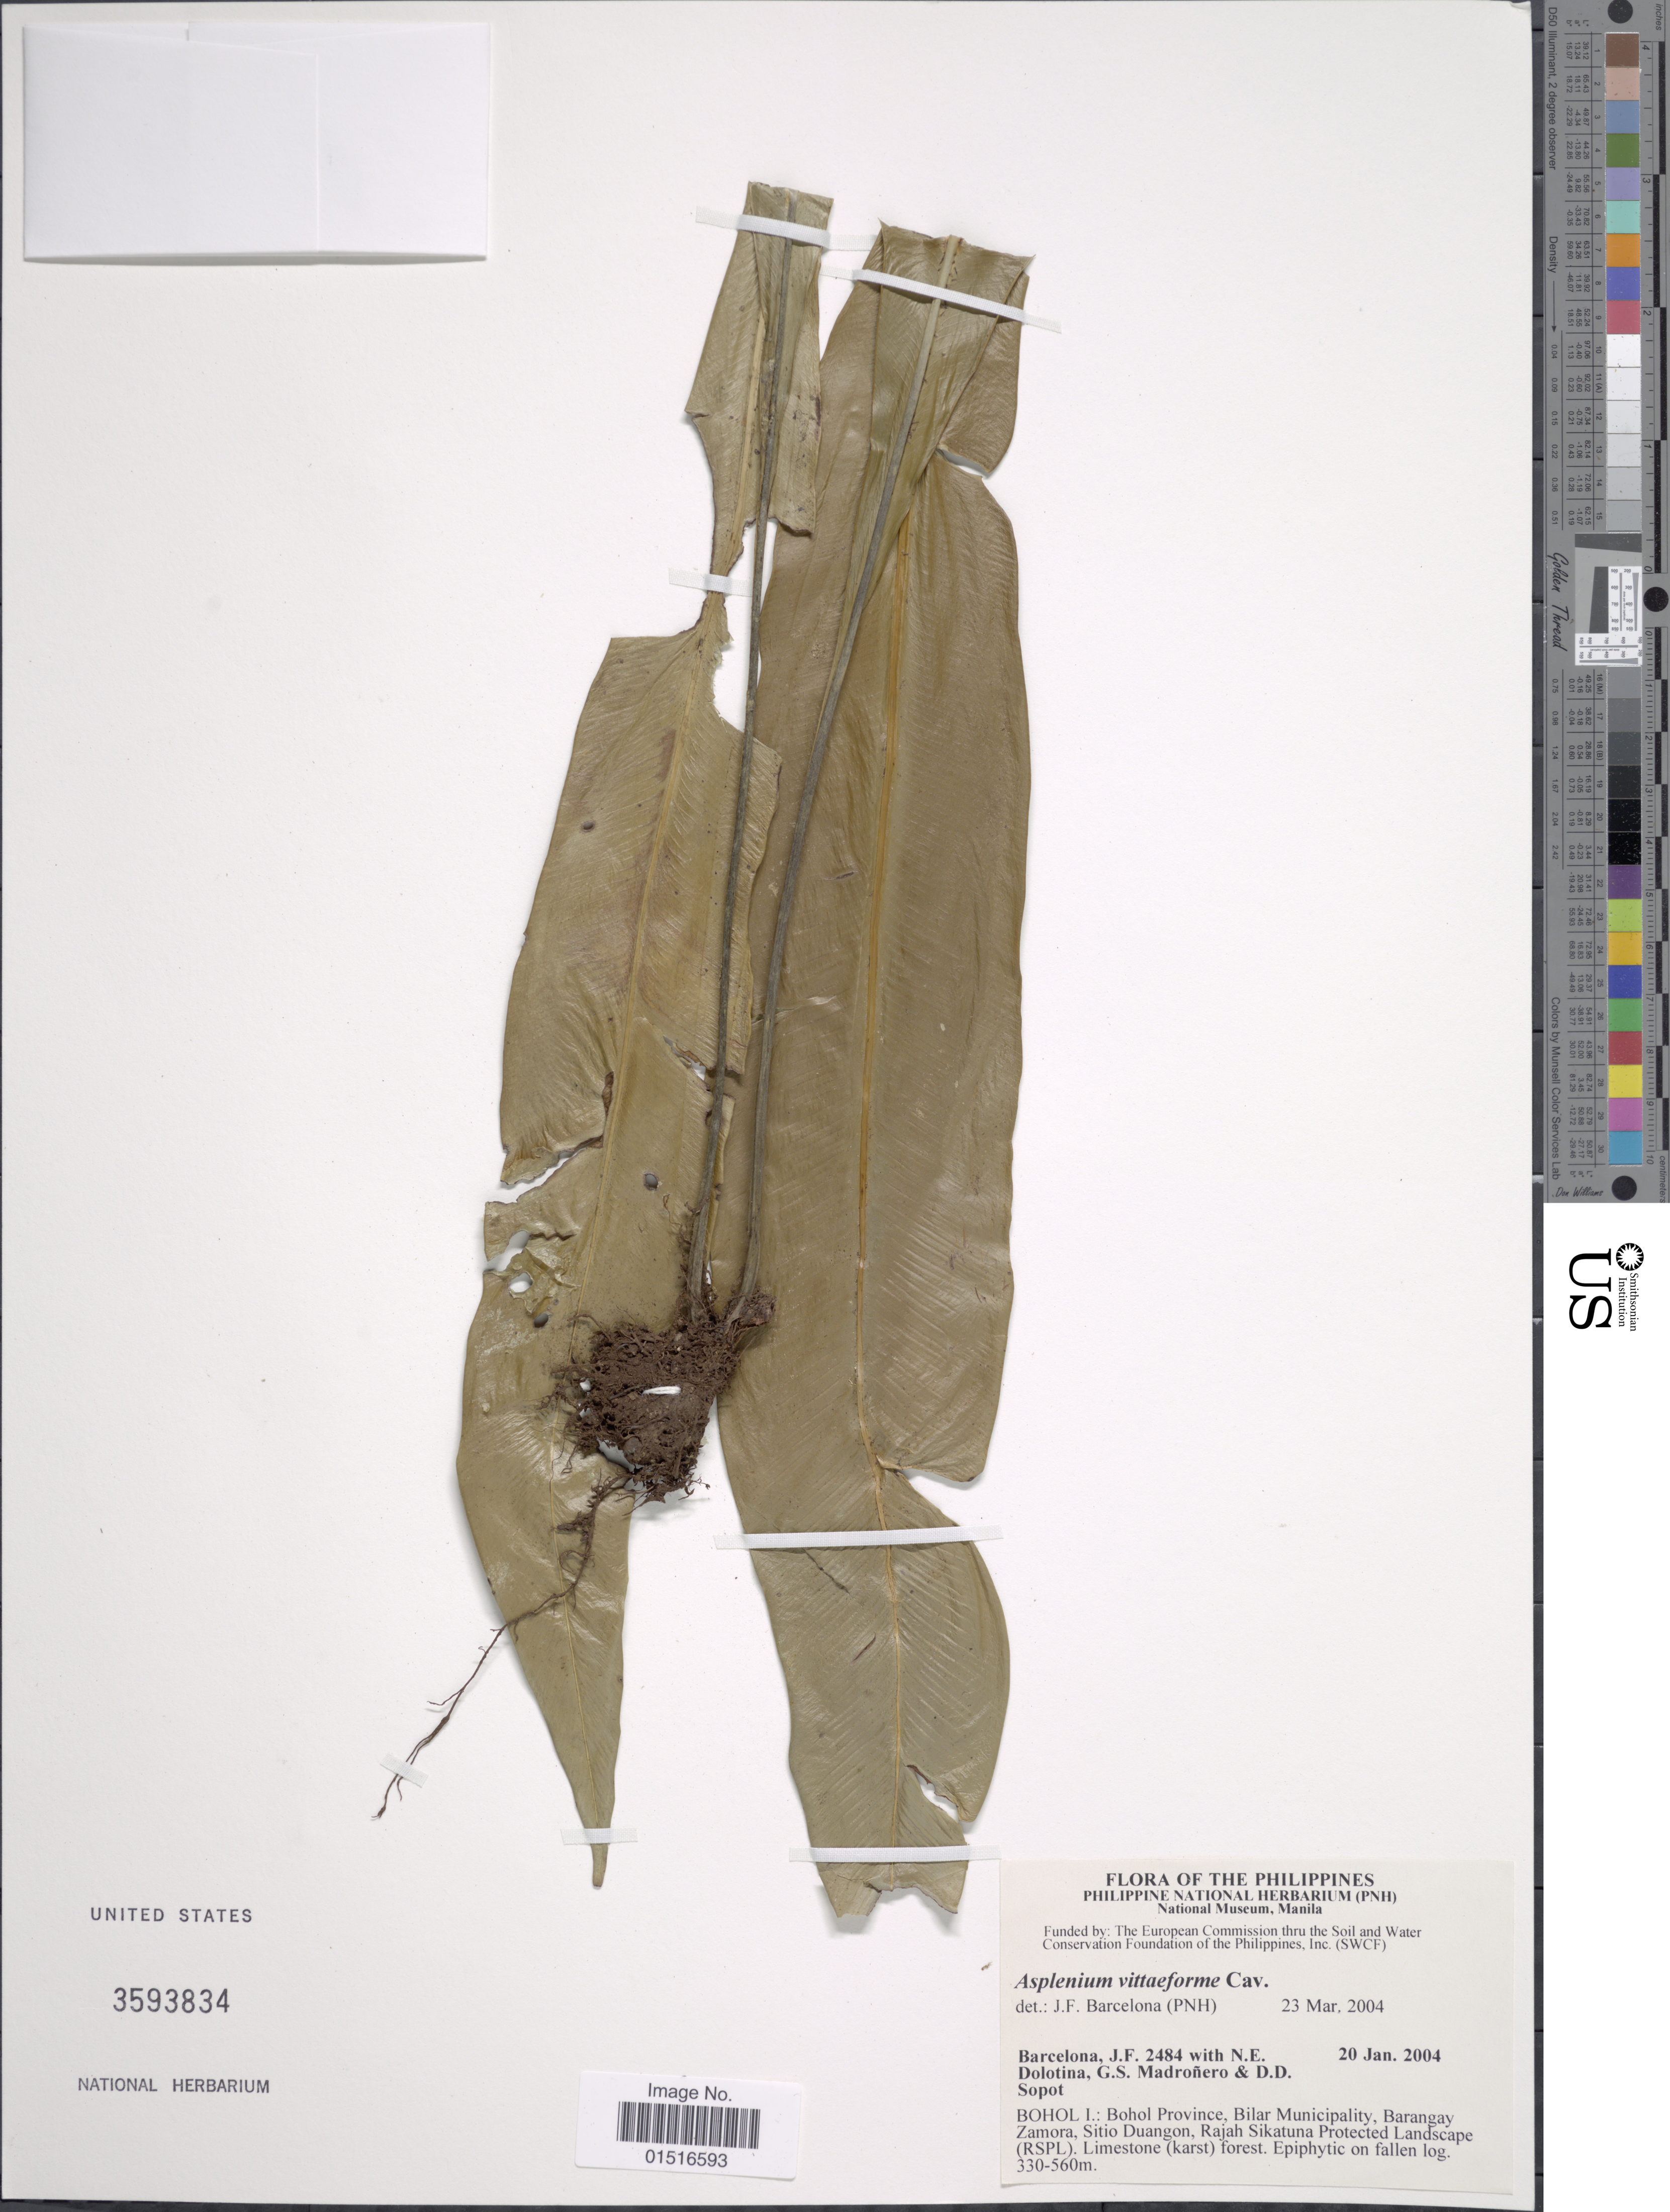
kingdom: Plantae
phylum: Tracheophyta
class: Polypodiopsida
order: Polypodiales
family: Aspleniaceae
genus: Asplenium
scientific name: Asplenium vittiforme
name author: Cav.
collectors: J. F. Barcelona, N. Dolotina, G. Madroñero & D. Sopot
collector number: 2484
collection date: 2004-01-20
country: Philippines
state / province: Central Visayas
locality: Bohol I.: Bohol Province, Bilar Municipality, Barangay Zamora, Sitio Duangon, Rajah Sikatuna Protected Landscape (RSPL). Limestone (karst) forest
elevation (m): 330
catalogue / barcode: US 3593834